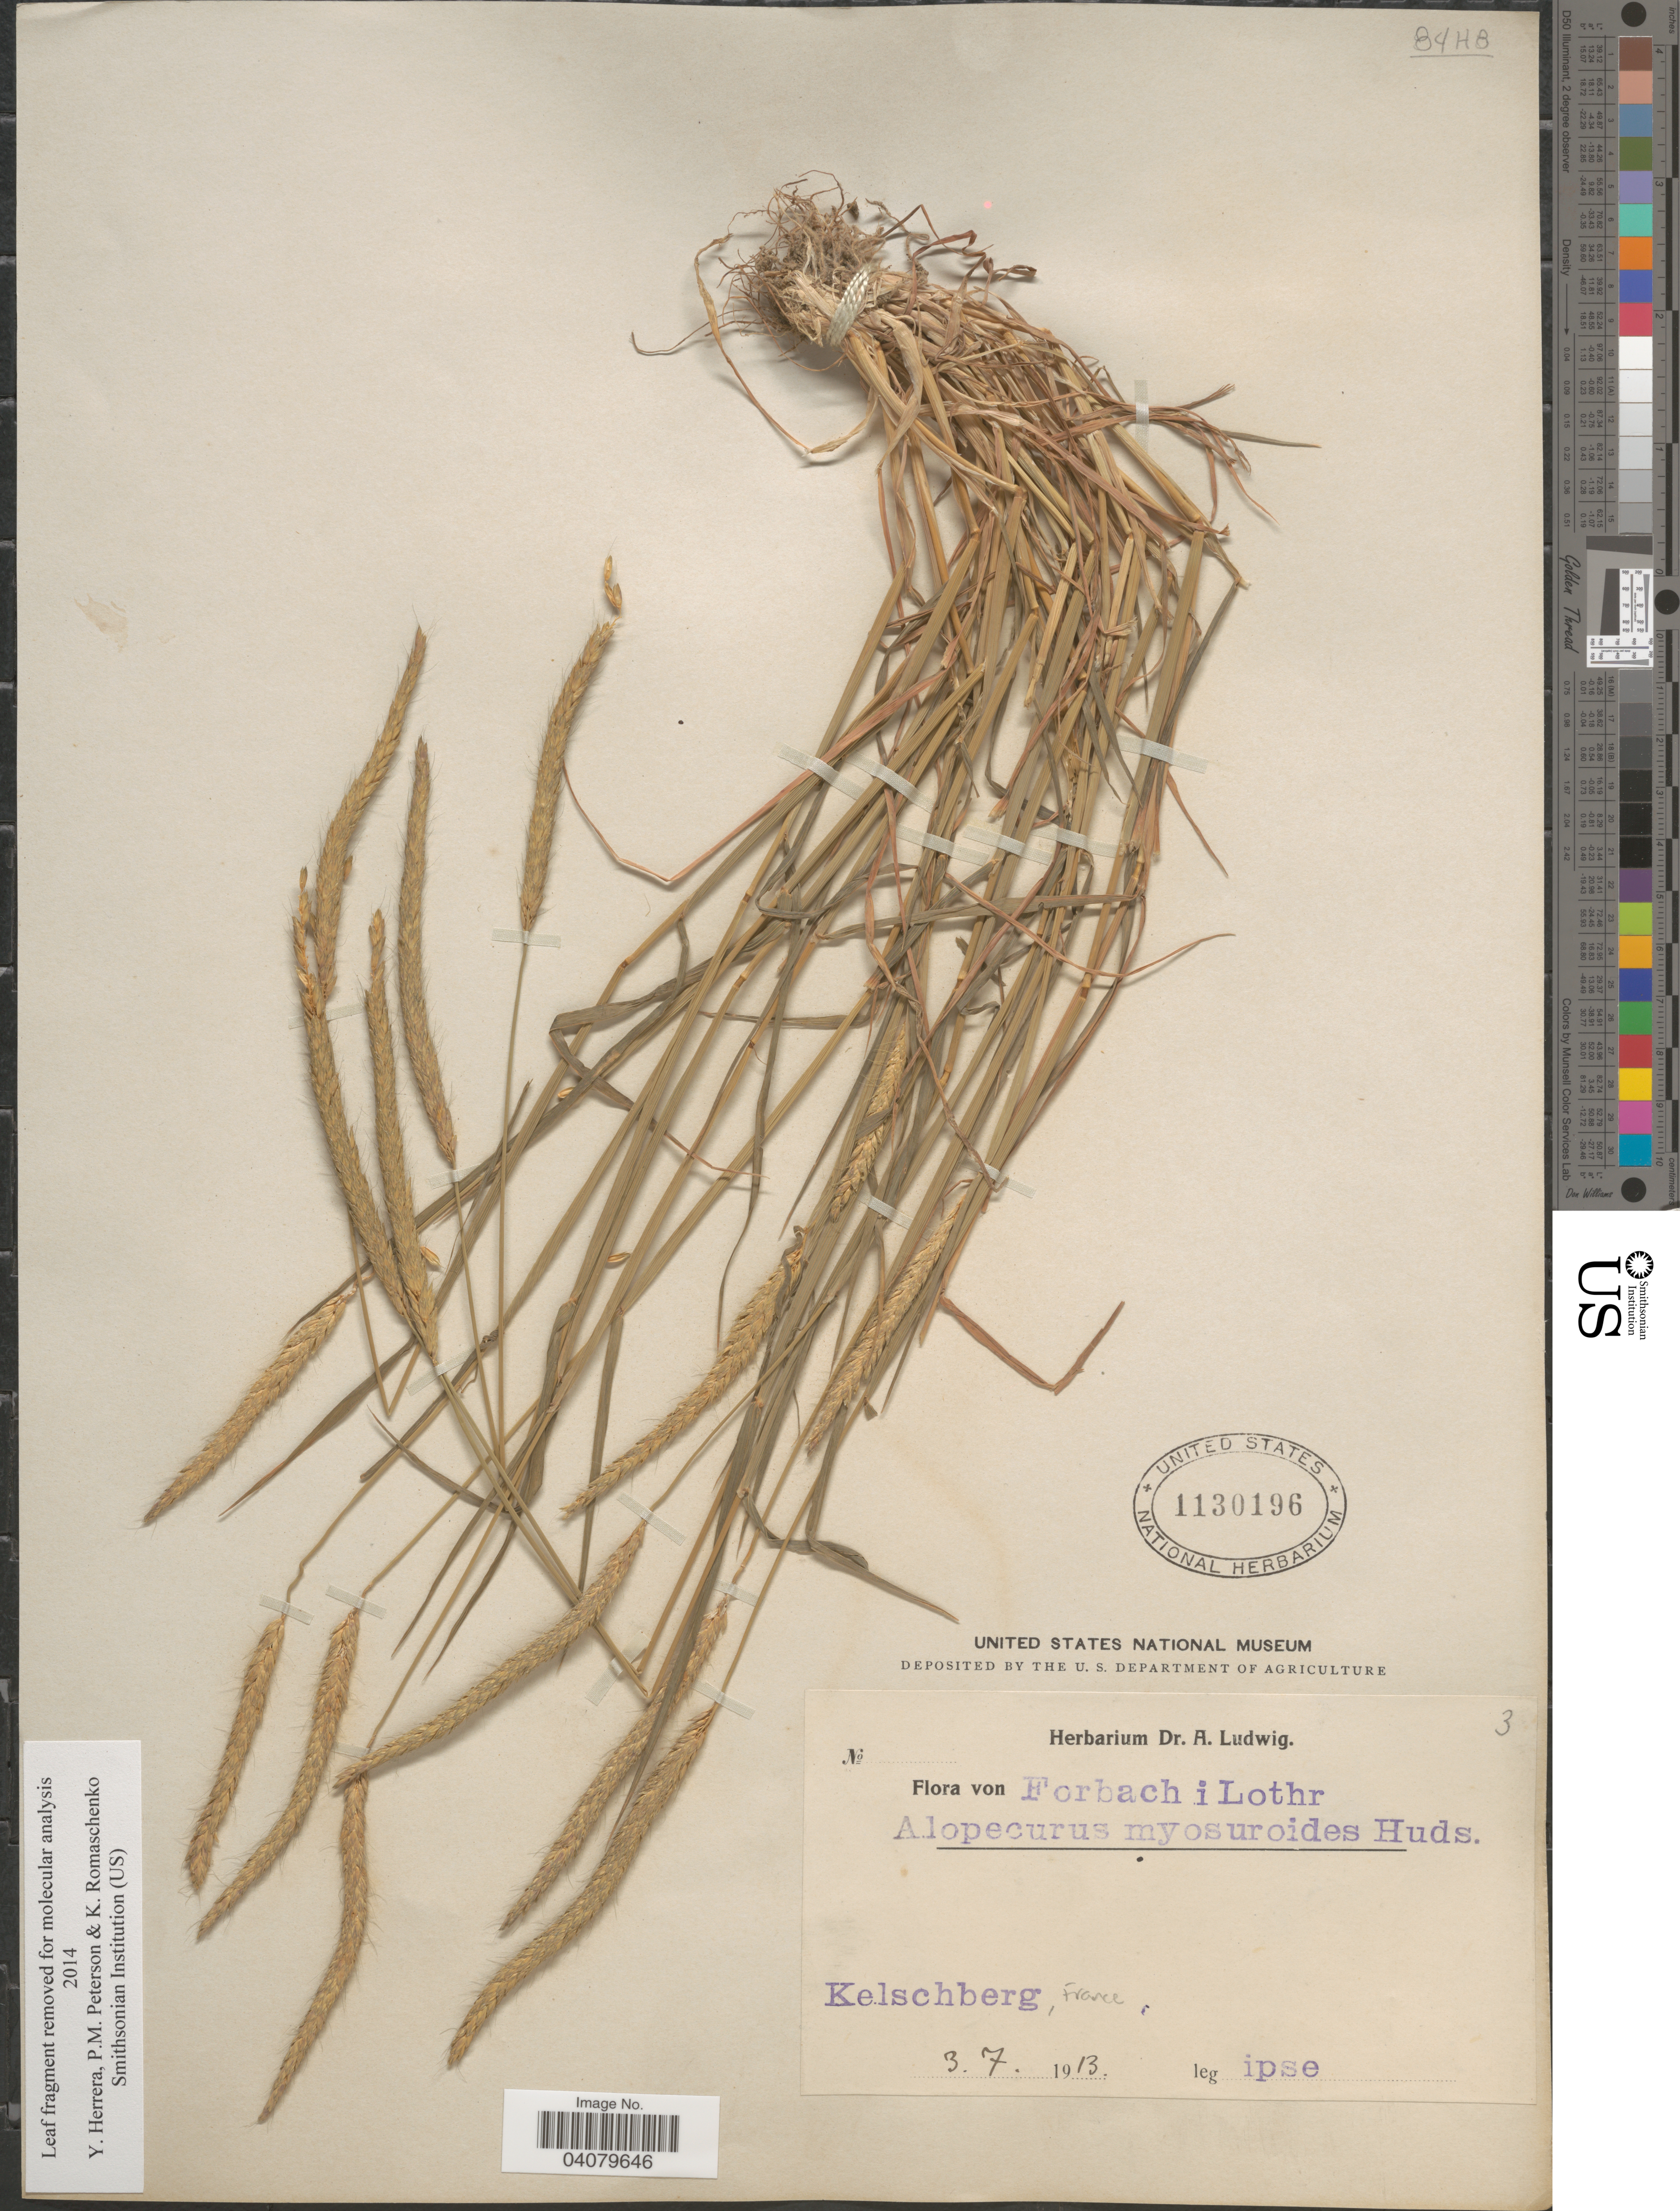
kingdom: Plantae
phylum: Tracheophyta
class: Liliopsida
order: Poales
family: Poaceae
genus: Alopecurus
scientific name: Alopecurus myosuroides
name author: Huds.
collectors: A. Ludwig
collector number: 3?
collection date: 1913-07-03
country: France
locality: Forbach i Lothr. Kelschberg.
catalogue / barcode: US 1130196